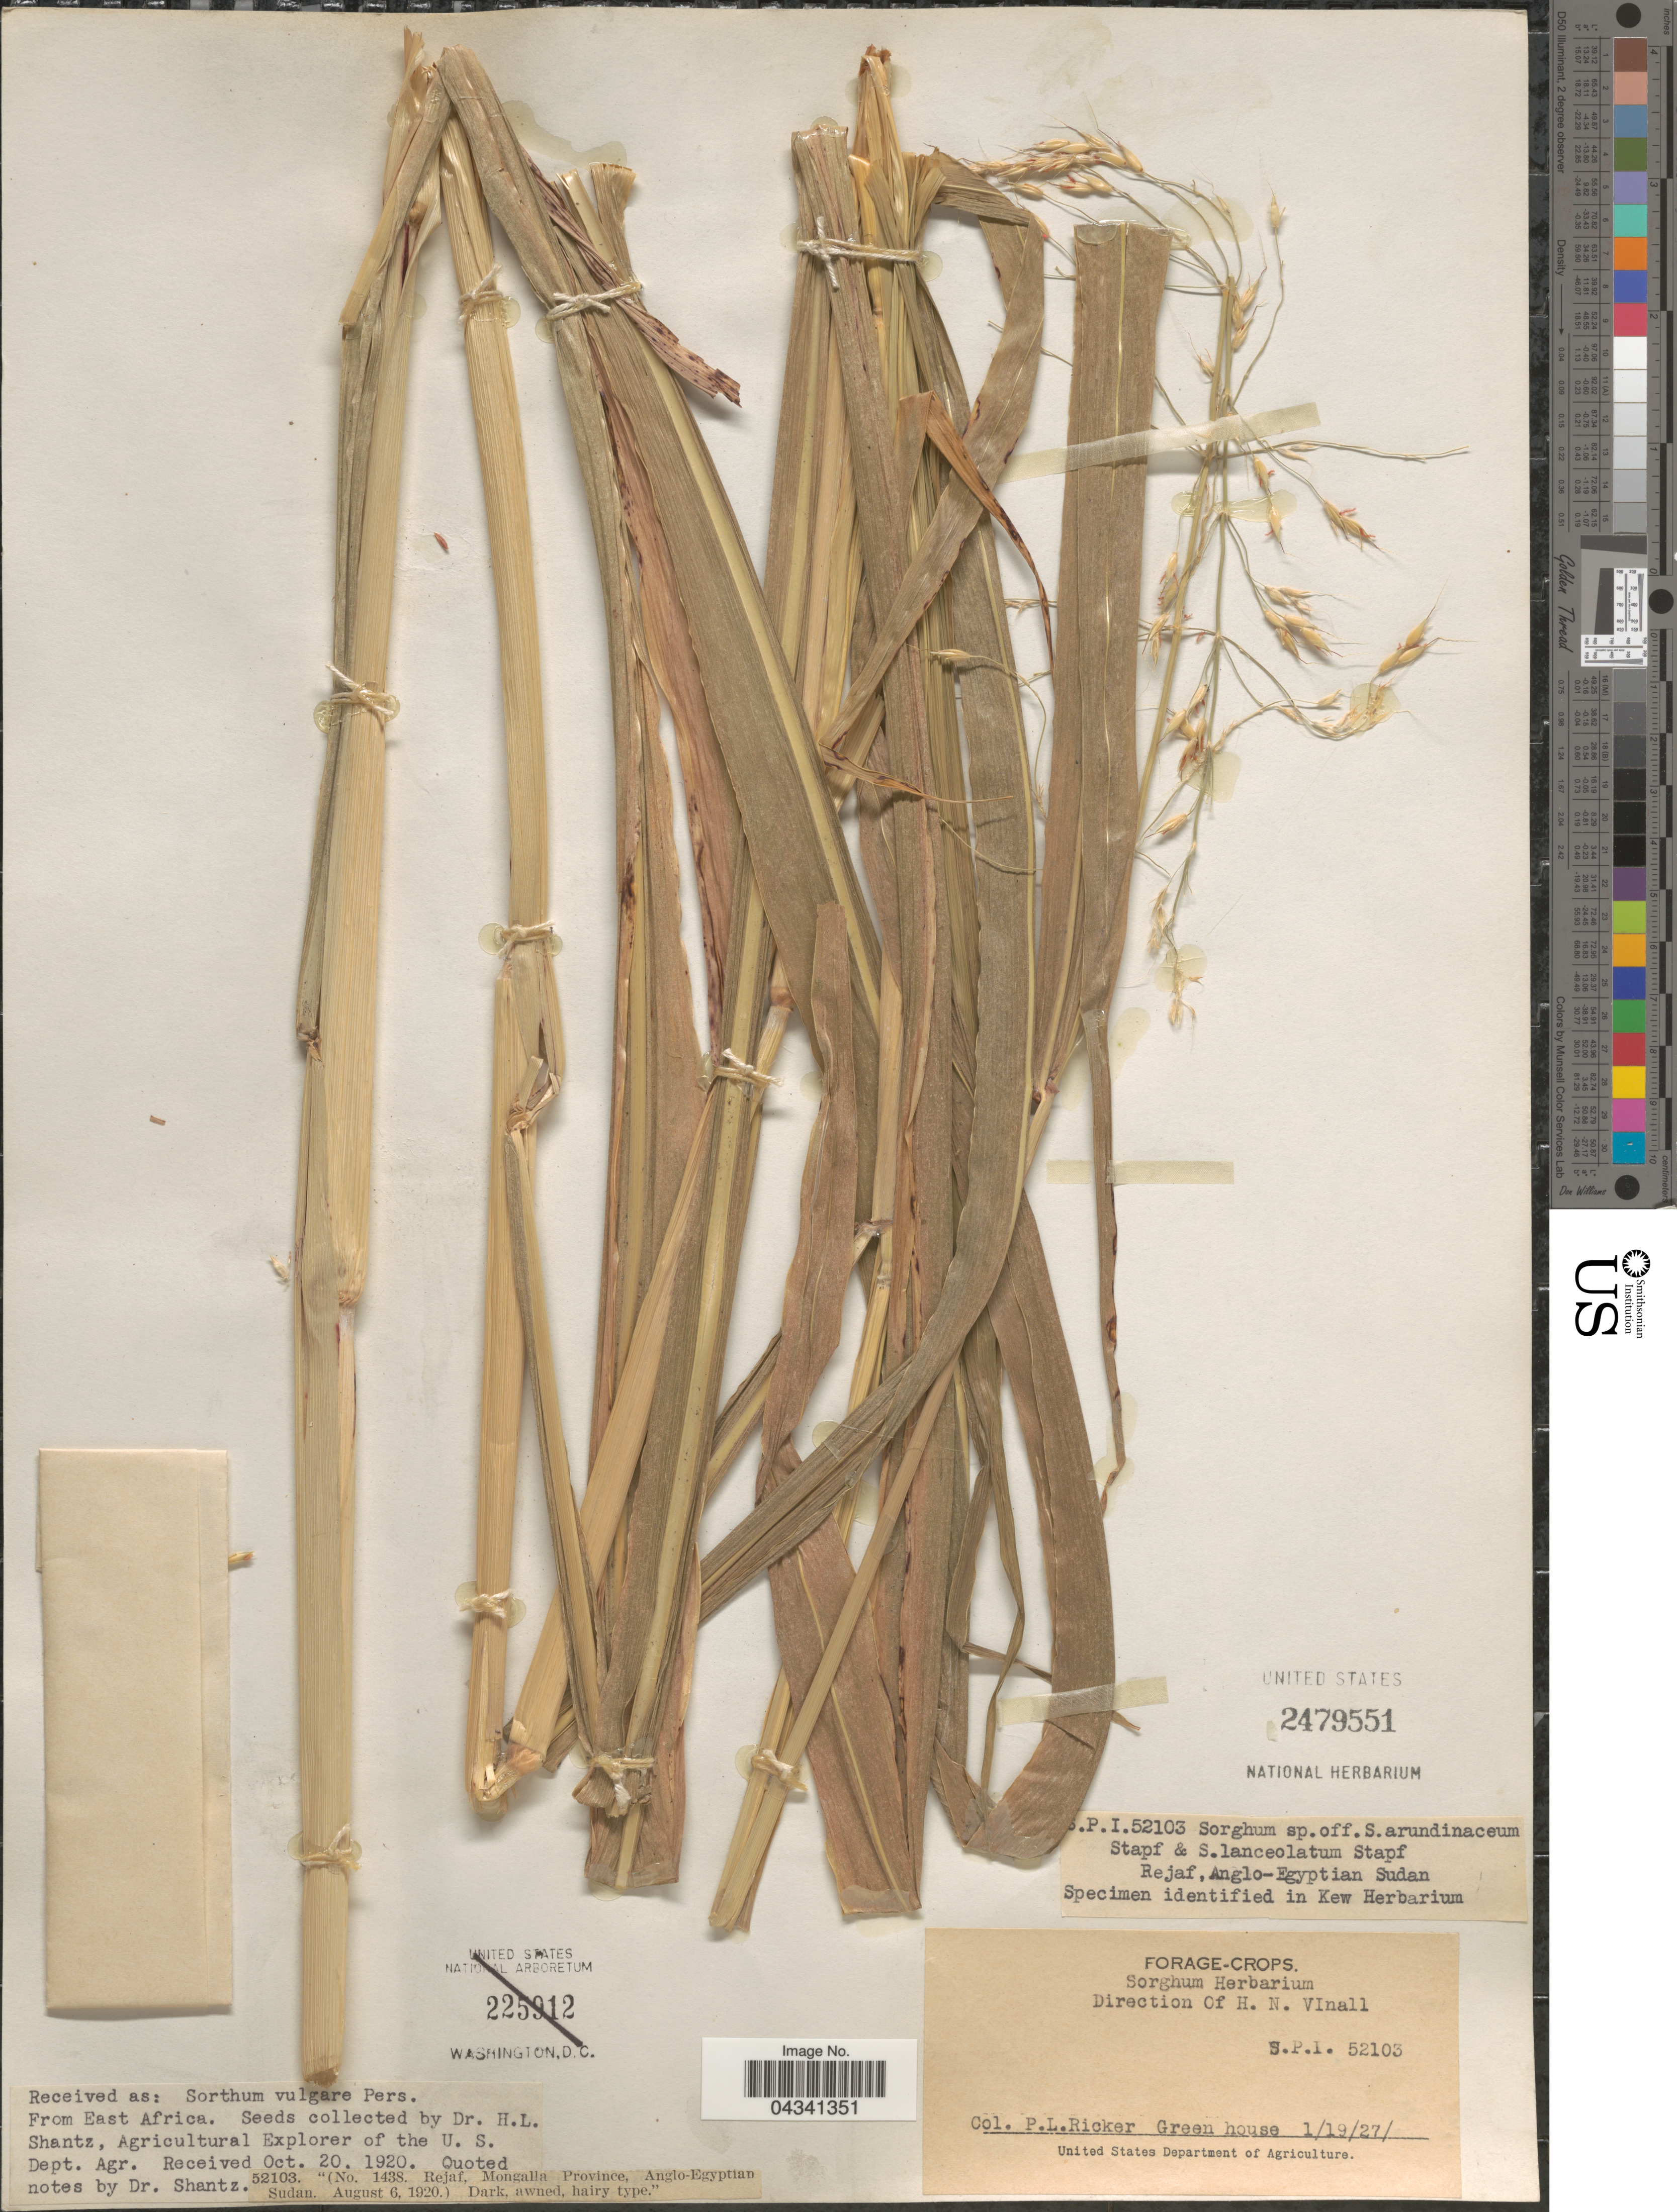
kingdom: Plantae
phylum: Tracheophyta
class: Liliopsida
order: Poales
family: Poaceae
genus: Sorghum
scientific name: Sorghum arundinaceum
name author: (Desv.) Stapf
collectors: P. Ricker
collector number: S.P.I. 52103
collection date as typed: Transcribed d/m/y: 19/1/27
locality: Green house.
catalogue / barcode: US 2479551